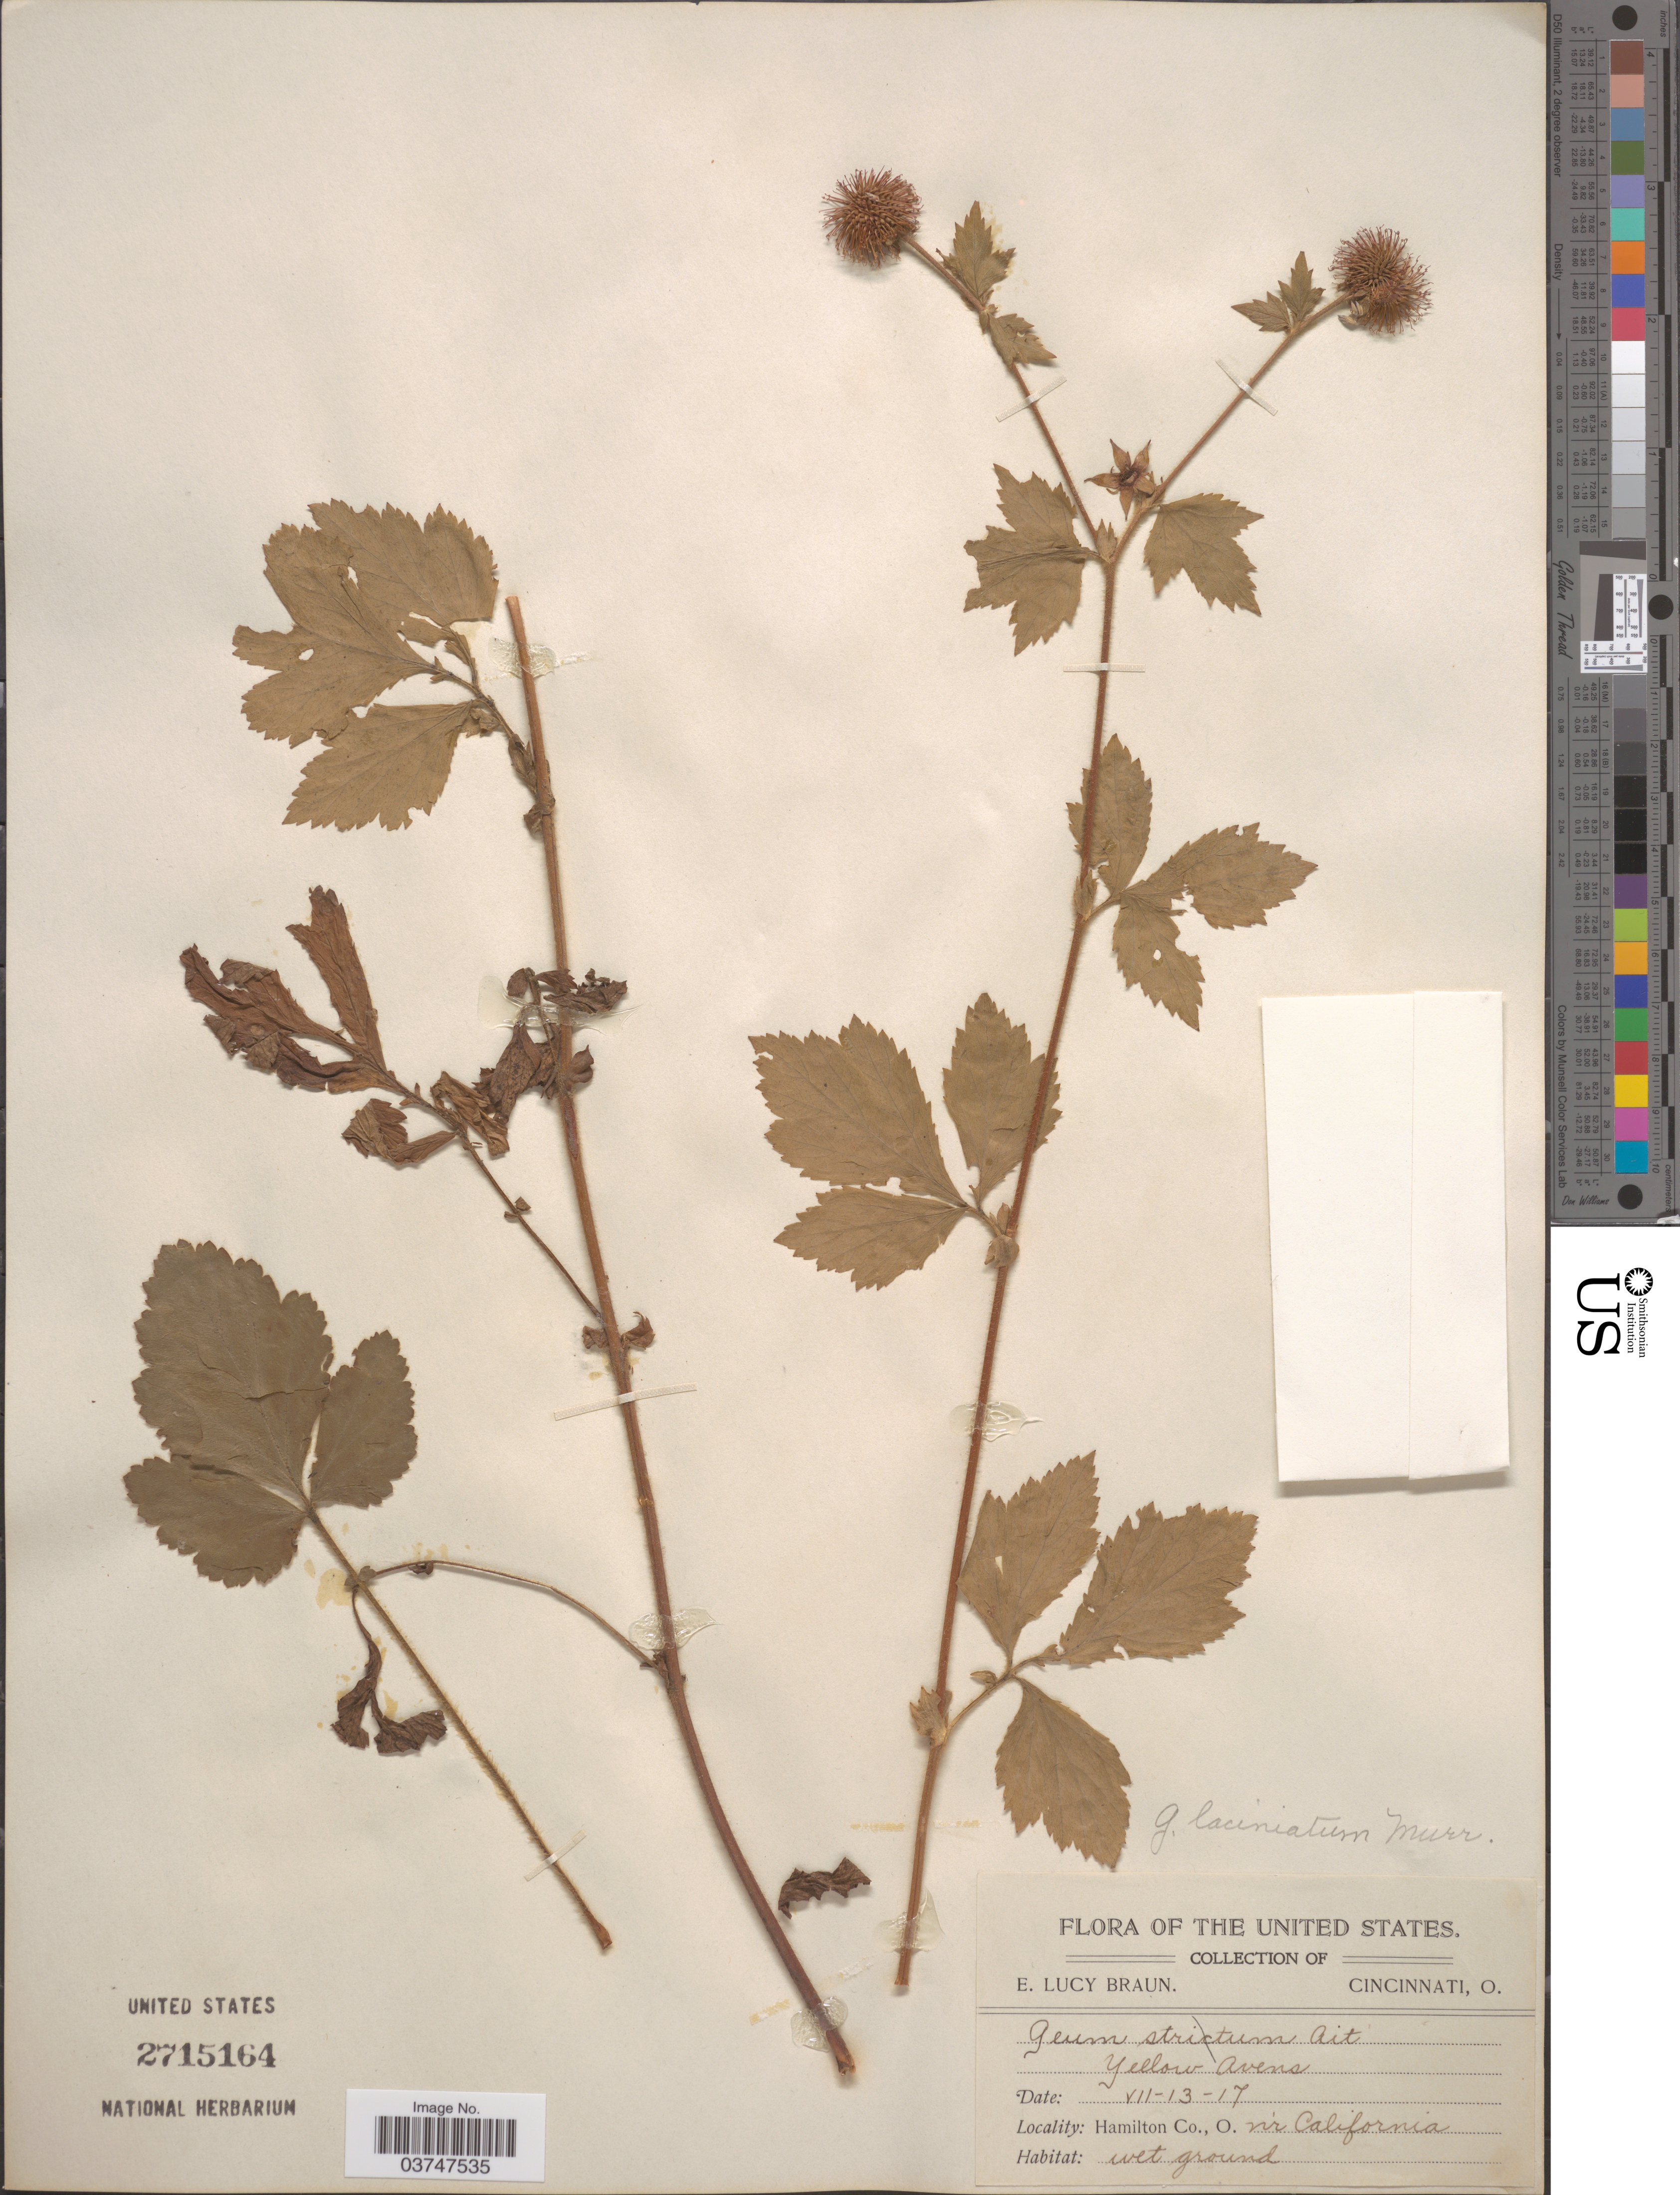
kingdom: Plantae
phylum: Tracheophyta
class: Magnoliopsida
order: Rosales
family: Rosaceae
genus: Geum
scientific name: Geum laciniatum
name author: Murr.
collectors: E. L. Braun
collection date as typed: Transcribed d/m/y: 13/7/17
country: United States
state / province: Ohio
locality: Hamilton Co., nr California.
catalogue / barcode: US 2715164